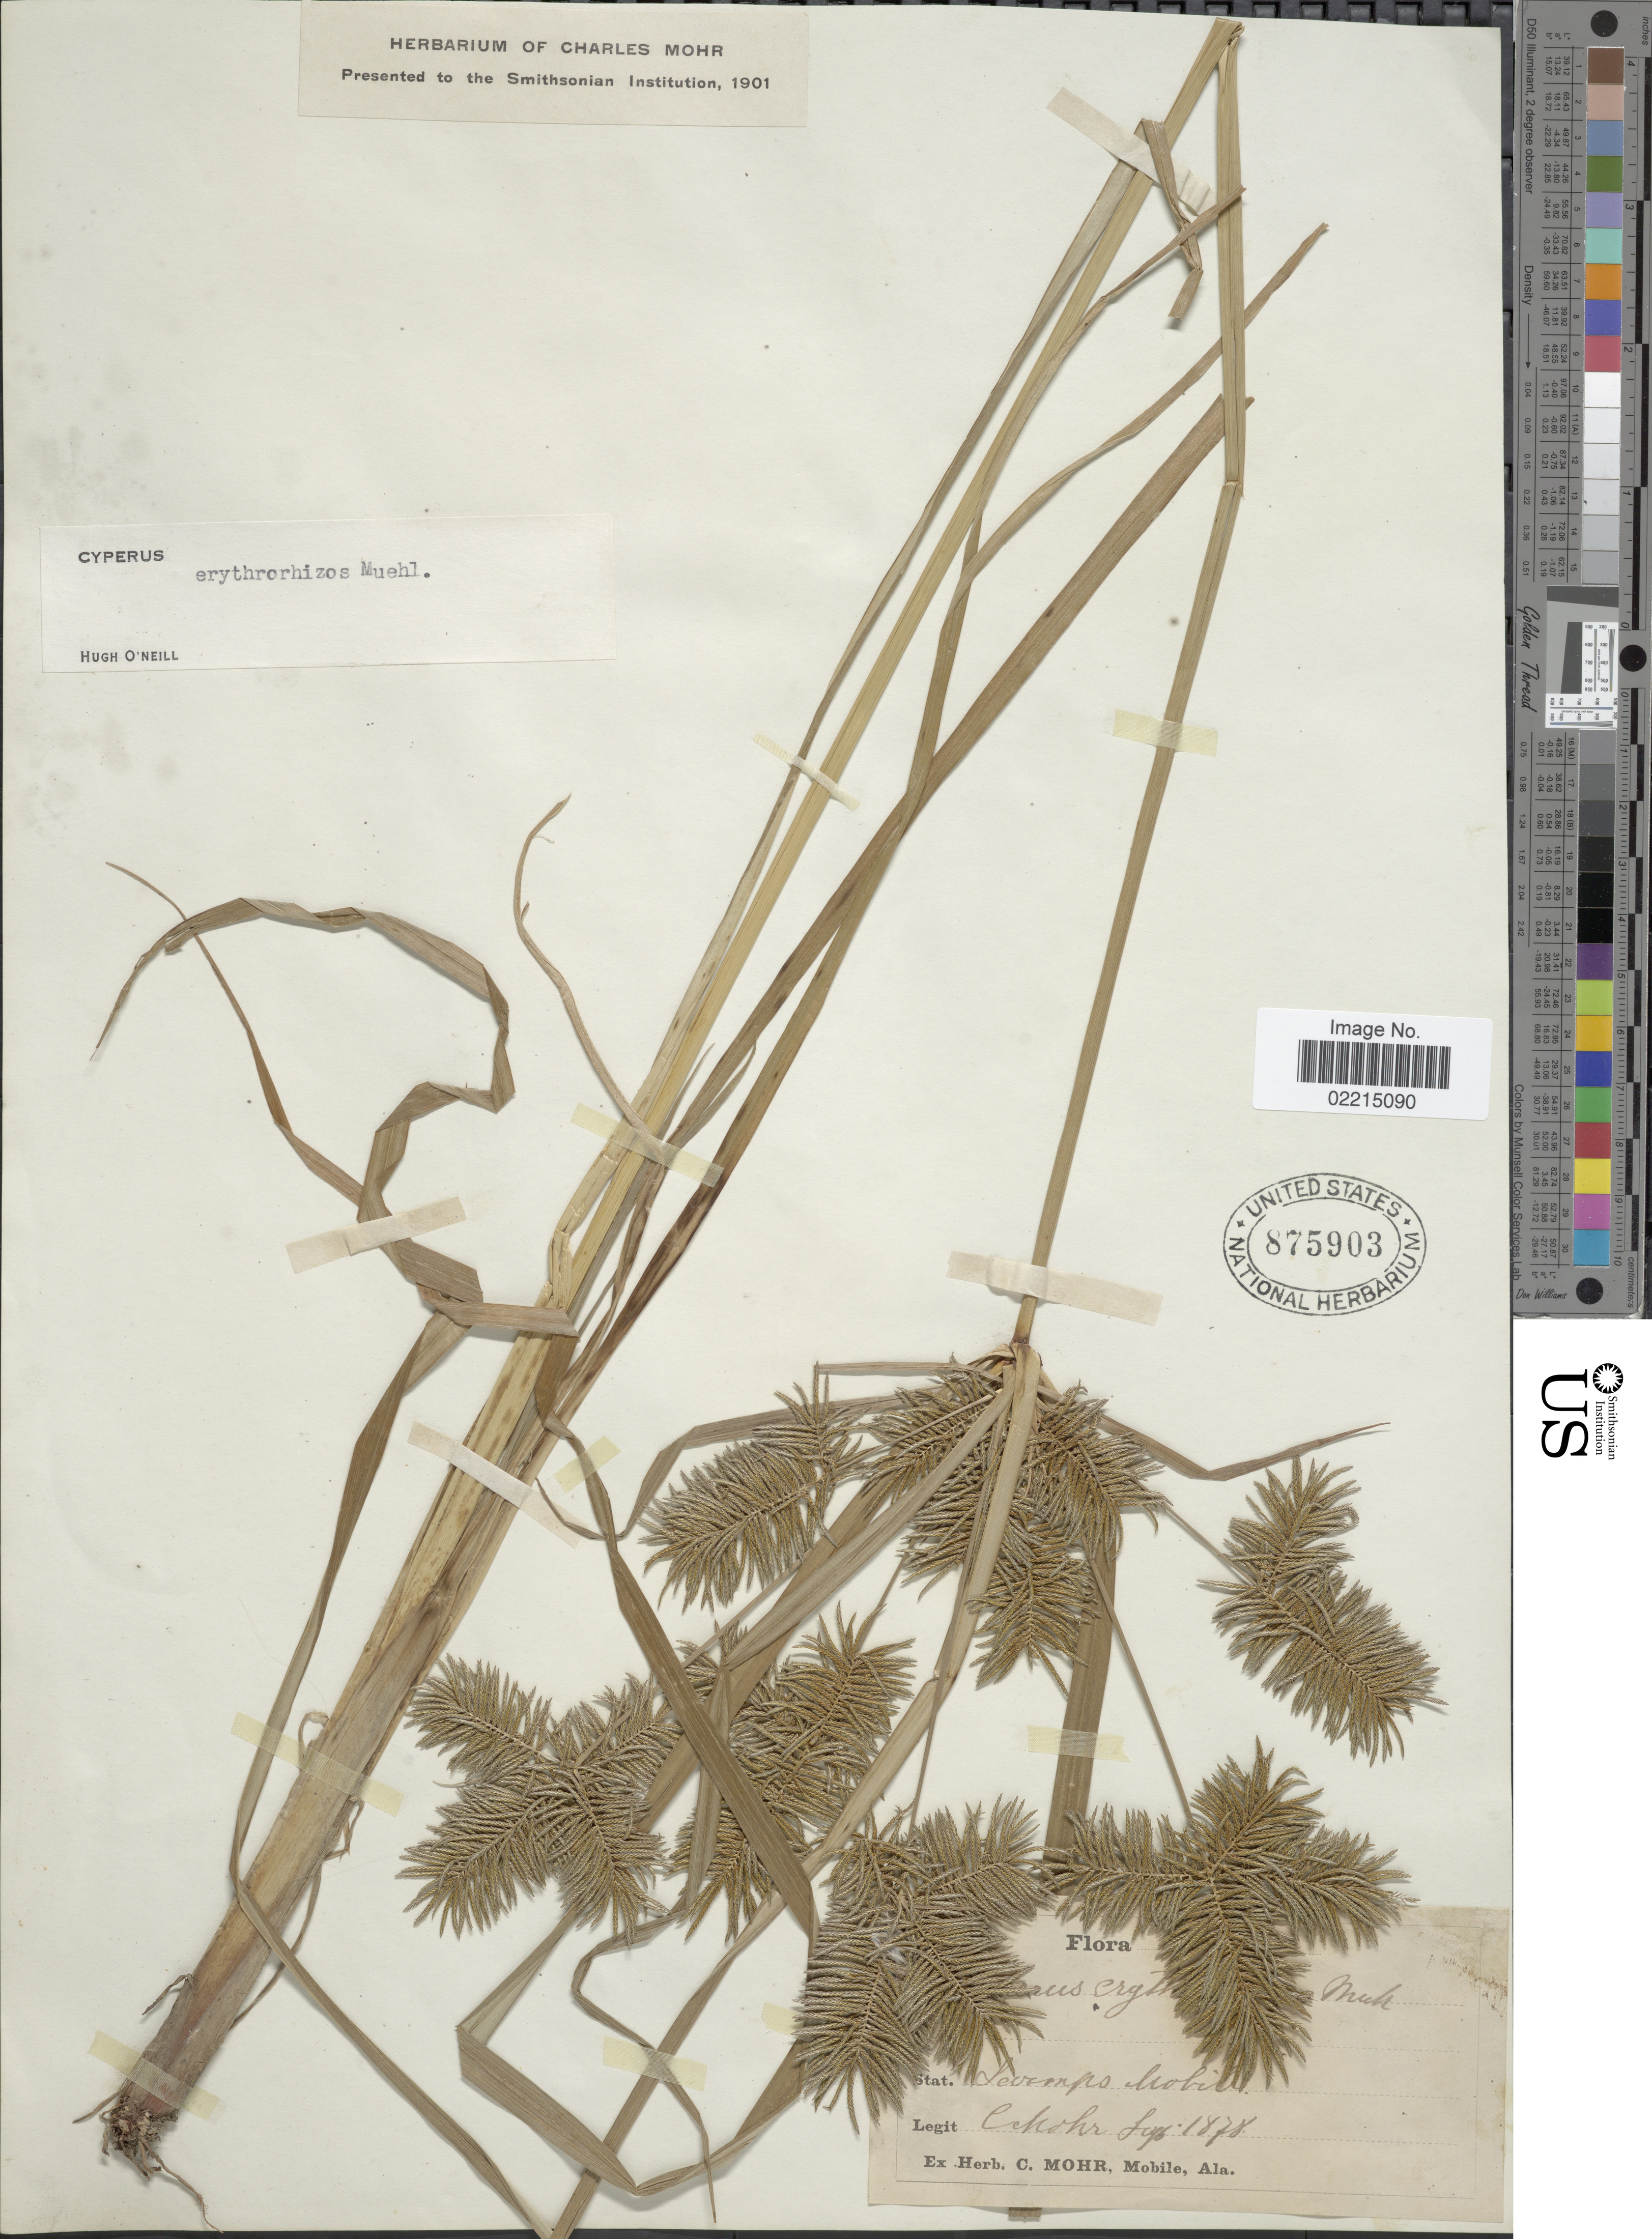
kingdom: Plantae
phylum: Tracheophyta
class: Liliopsida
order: Poales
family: Cyperaceae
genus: Cyperus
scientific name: Cyperus erythrorhizos Muhl.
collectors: C. T. Mohr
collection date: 1878-09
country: United States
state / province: Alabama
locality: Mobile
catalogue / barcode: US 875903